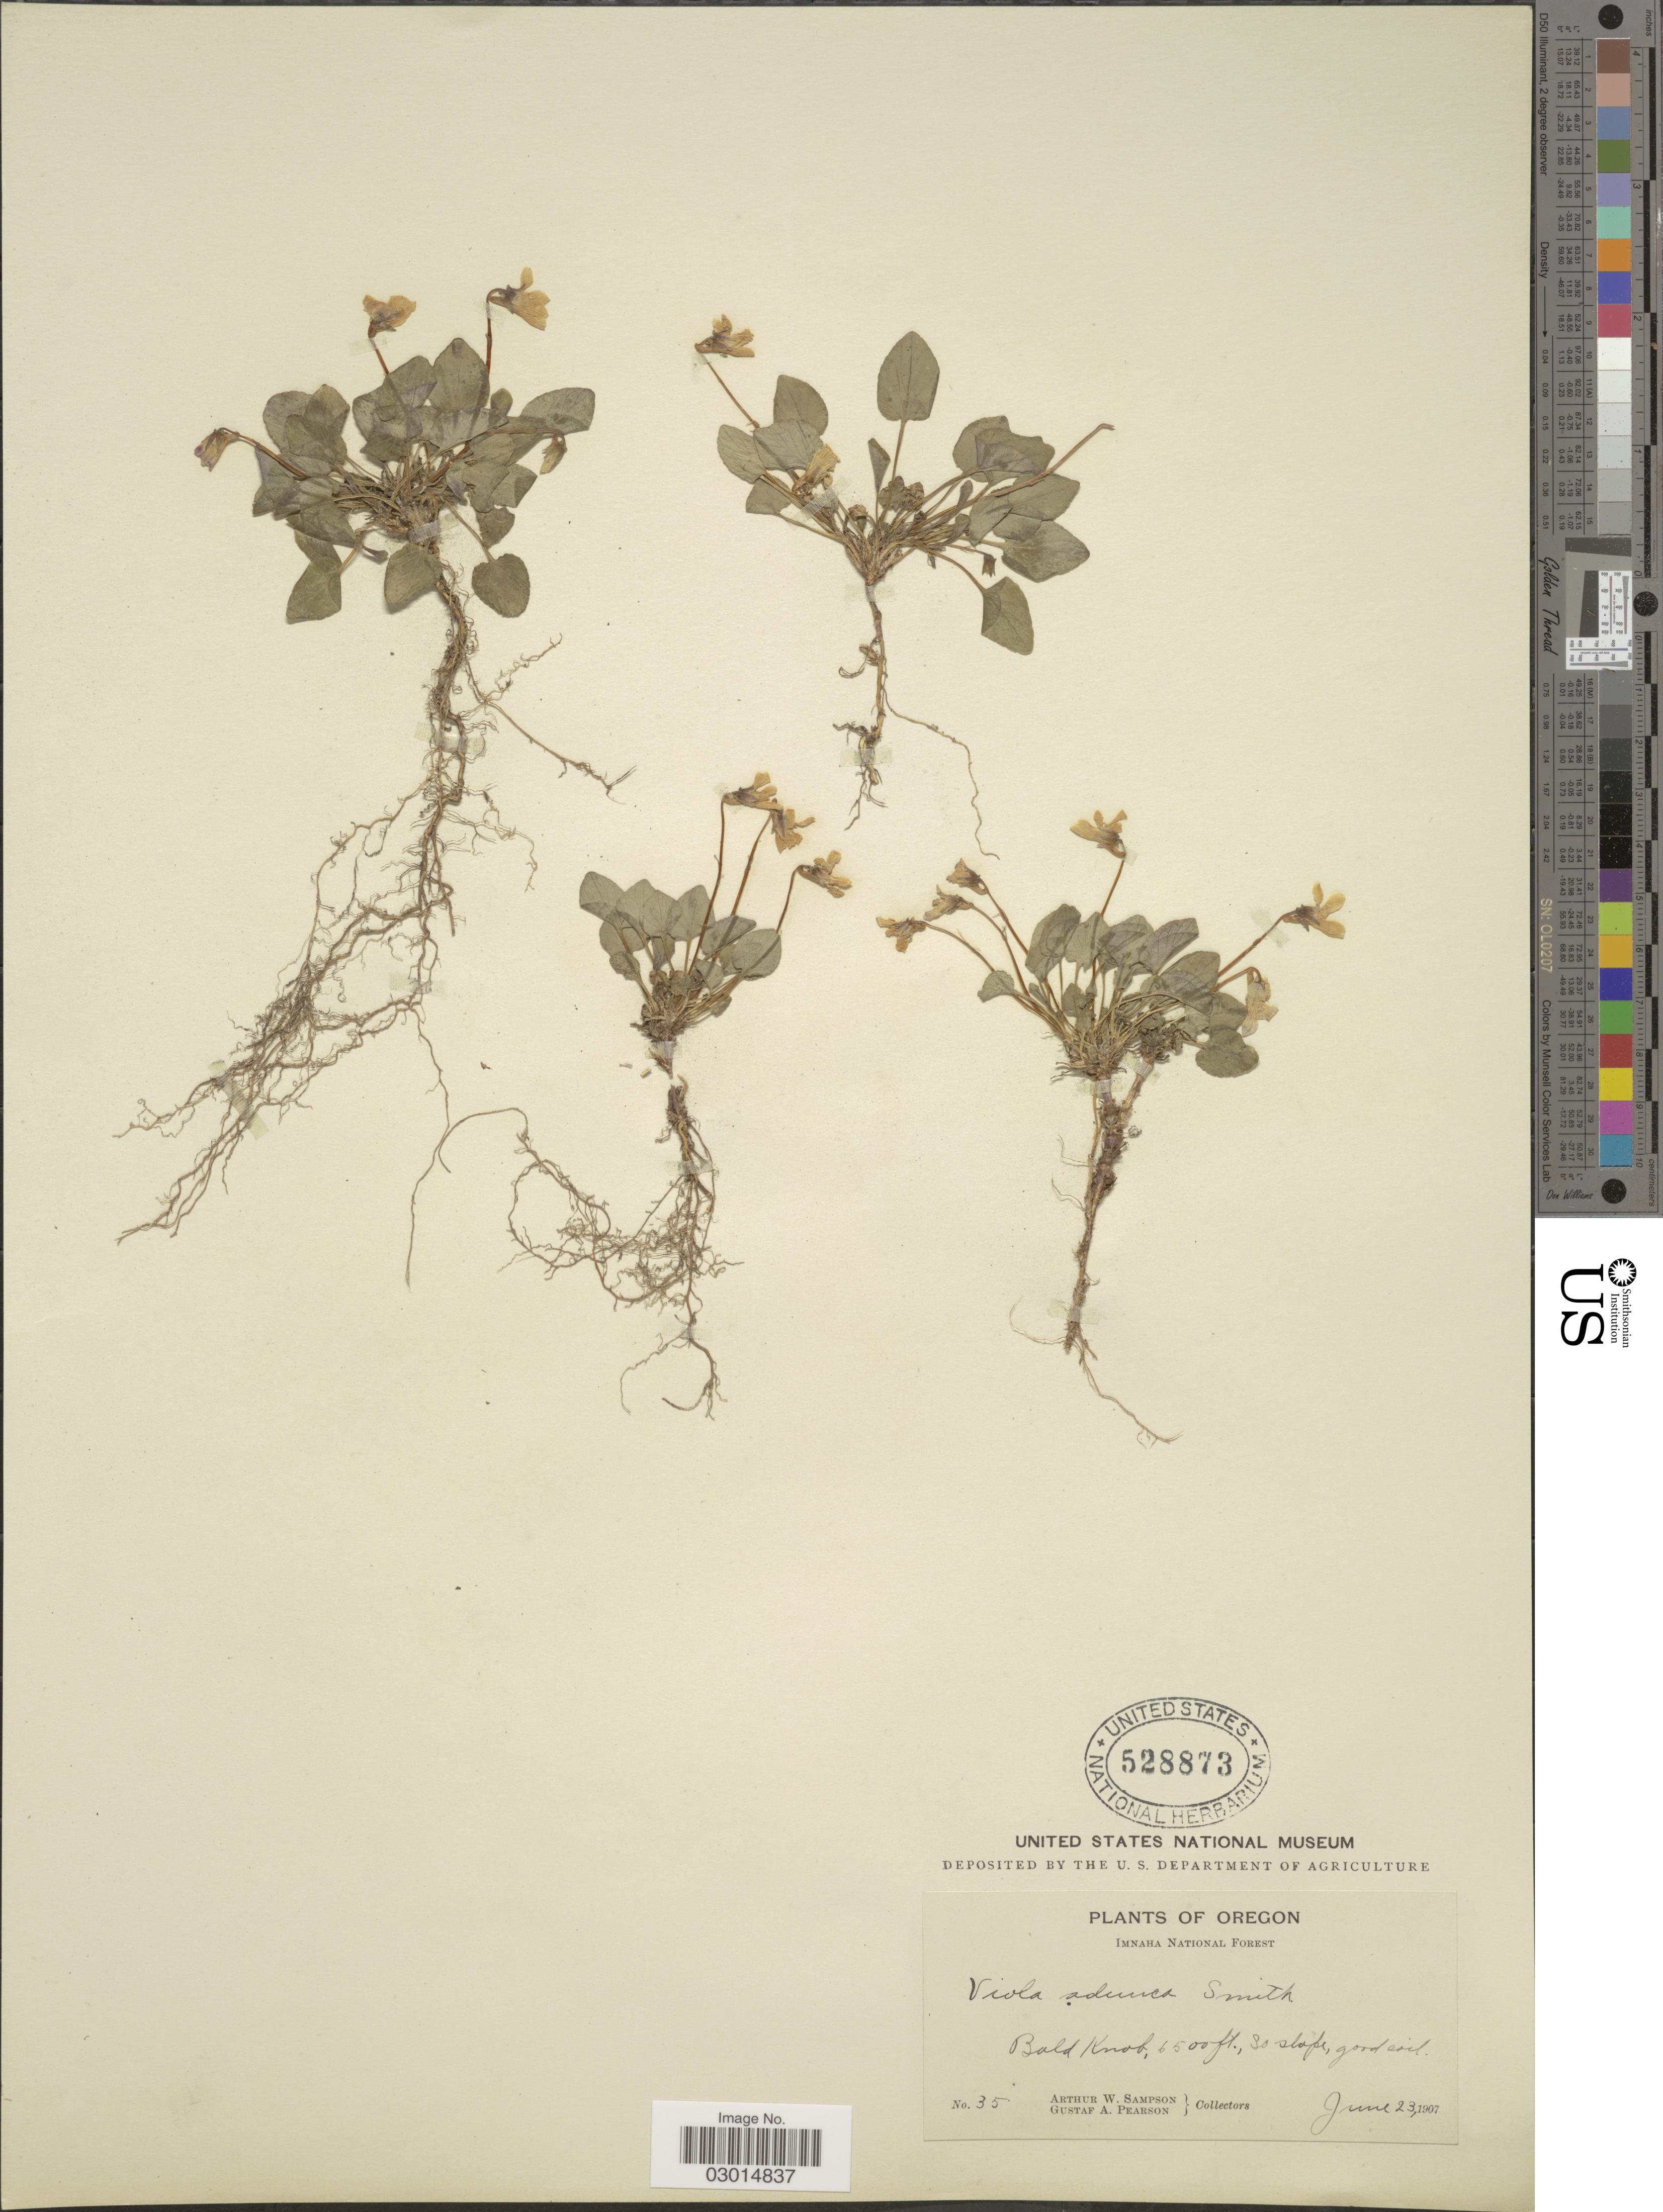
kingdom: Plantae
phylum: Tracheophyta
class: Magnoliopsida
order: Malpighiales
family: Violaceae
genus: Viola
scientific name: Viola drepanophora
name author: Greene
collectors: A. Sampson & G. Pearson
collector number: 35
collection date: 1907-06-23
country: United States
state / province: Oregon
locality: Imnaha National Forest. Bald Knob. So slope.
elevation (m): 1981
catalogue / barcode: US 528873